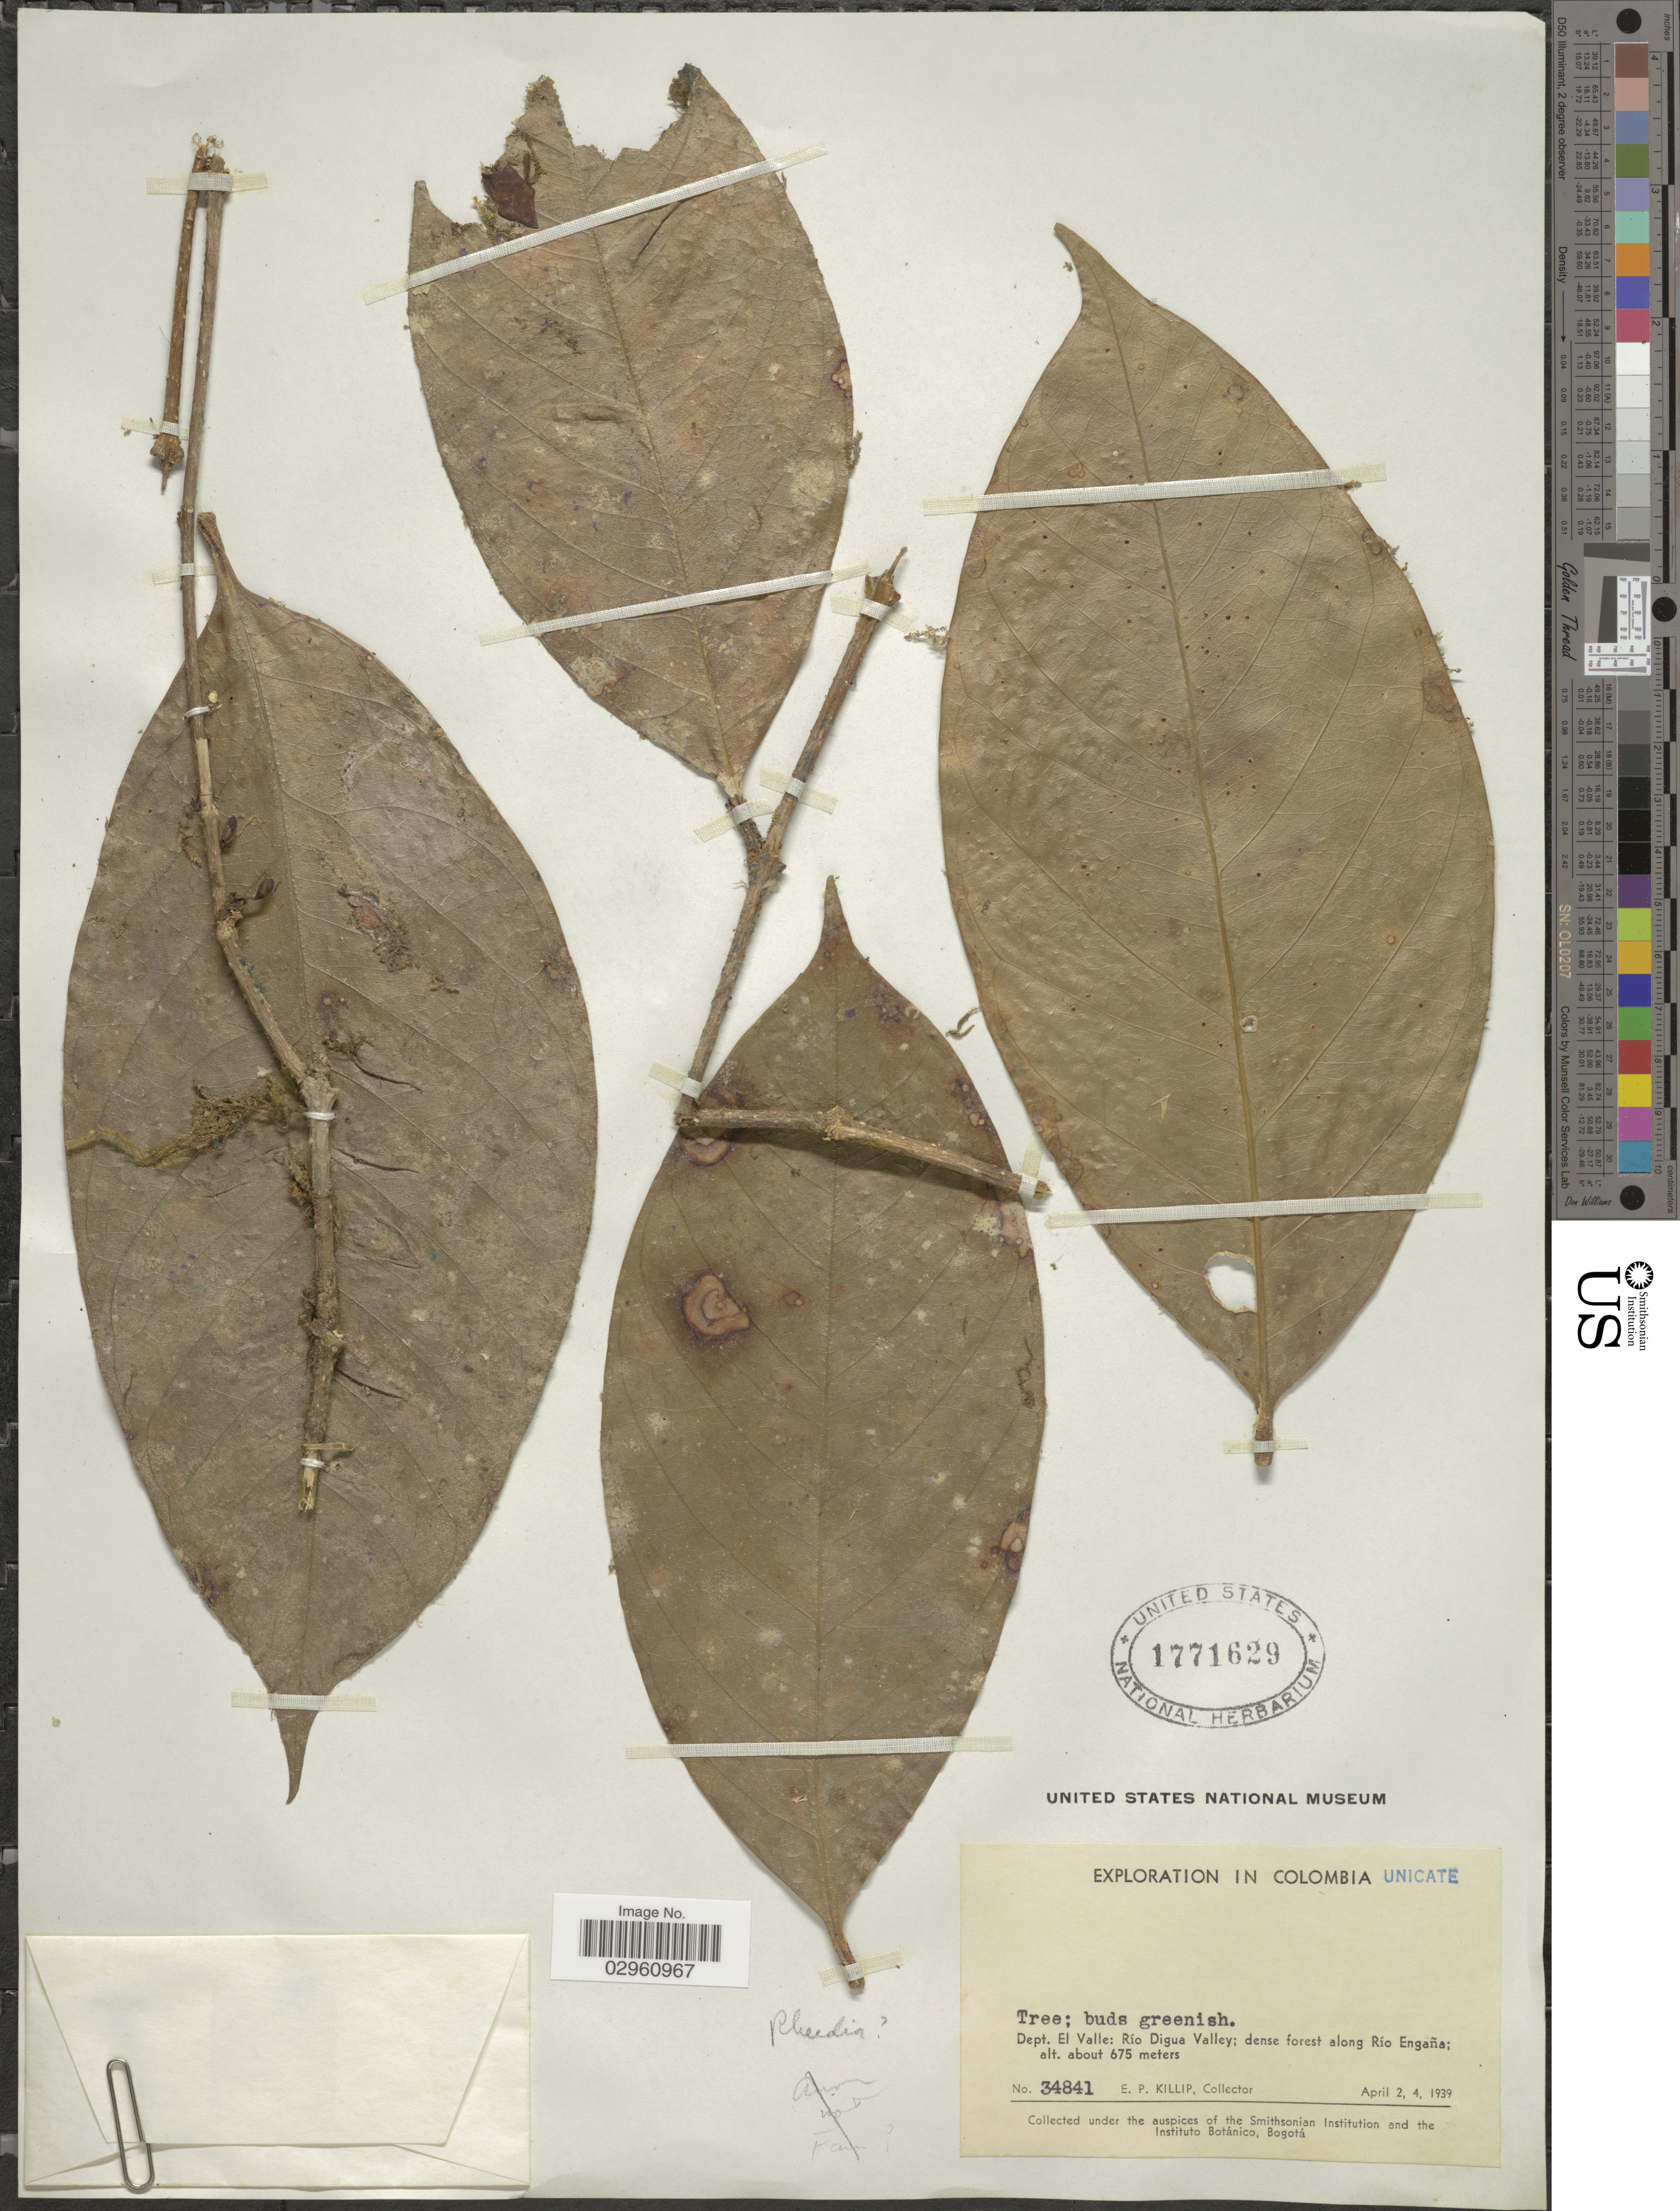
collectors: E. P. Killip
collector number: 34841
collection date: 1939-04-02/1939-04-04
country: Colombia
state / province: Valle del Cauca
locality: Dept. El Valle: Río Digua Valley: dense forest along Río Engaña.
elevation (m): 675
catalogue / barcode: US 1771629